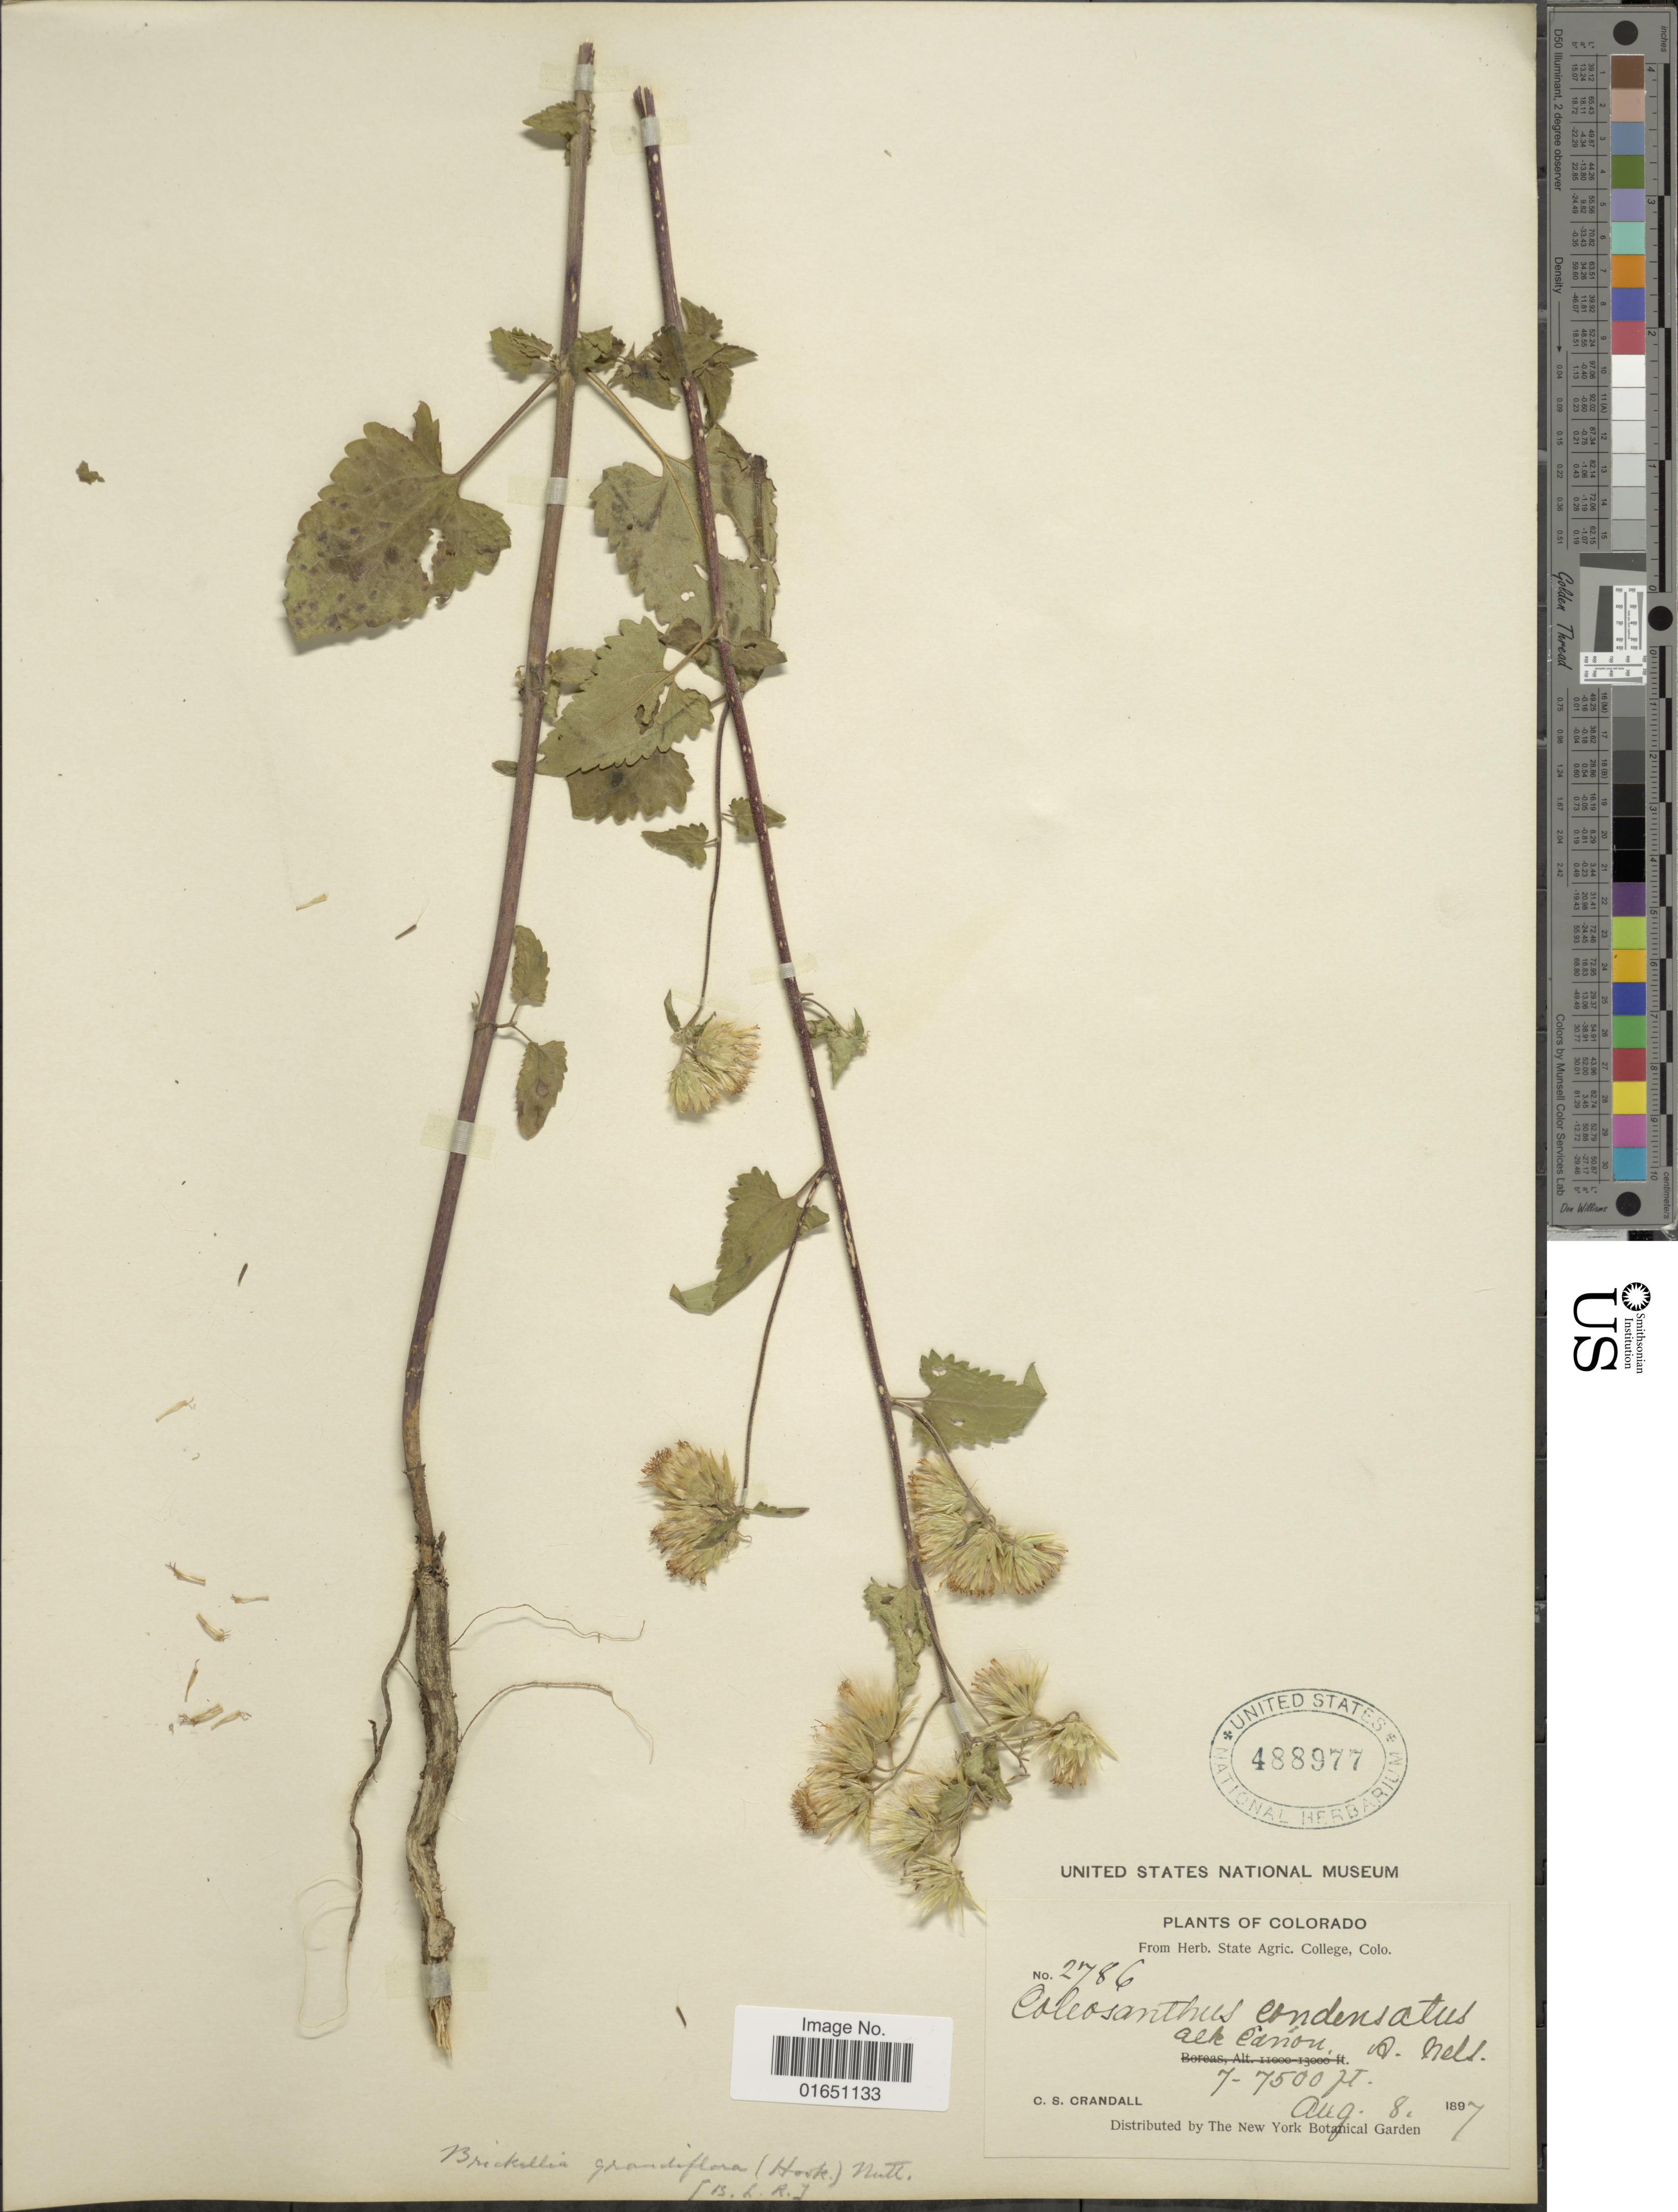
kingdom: Plantae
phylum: Tracheophyta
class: Magnoliopsida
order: Asterales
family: Asteraceae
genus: Brickellia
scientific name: Brickellia grandiflora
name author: (Hook.) Nutt.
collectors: C. Crandall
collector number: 2786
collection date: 1897-08-08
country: United States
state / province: Colorado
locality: Oak Canon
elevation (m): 2134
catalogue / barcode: US 488977